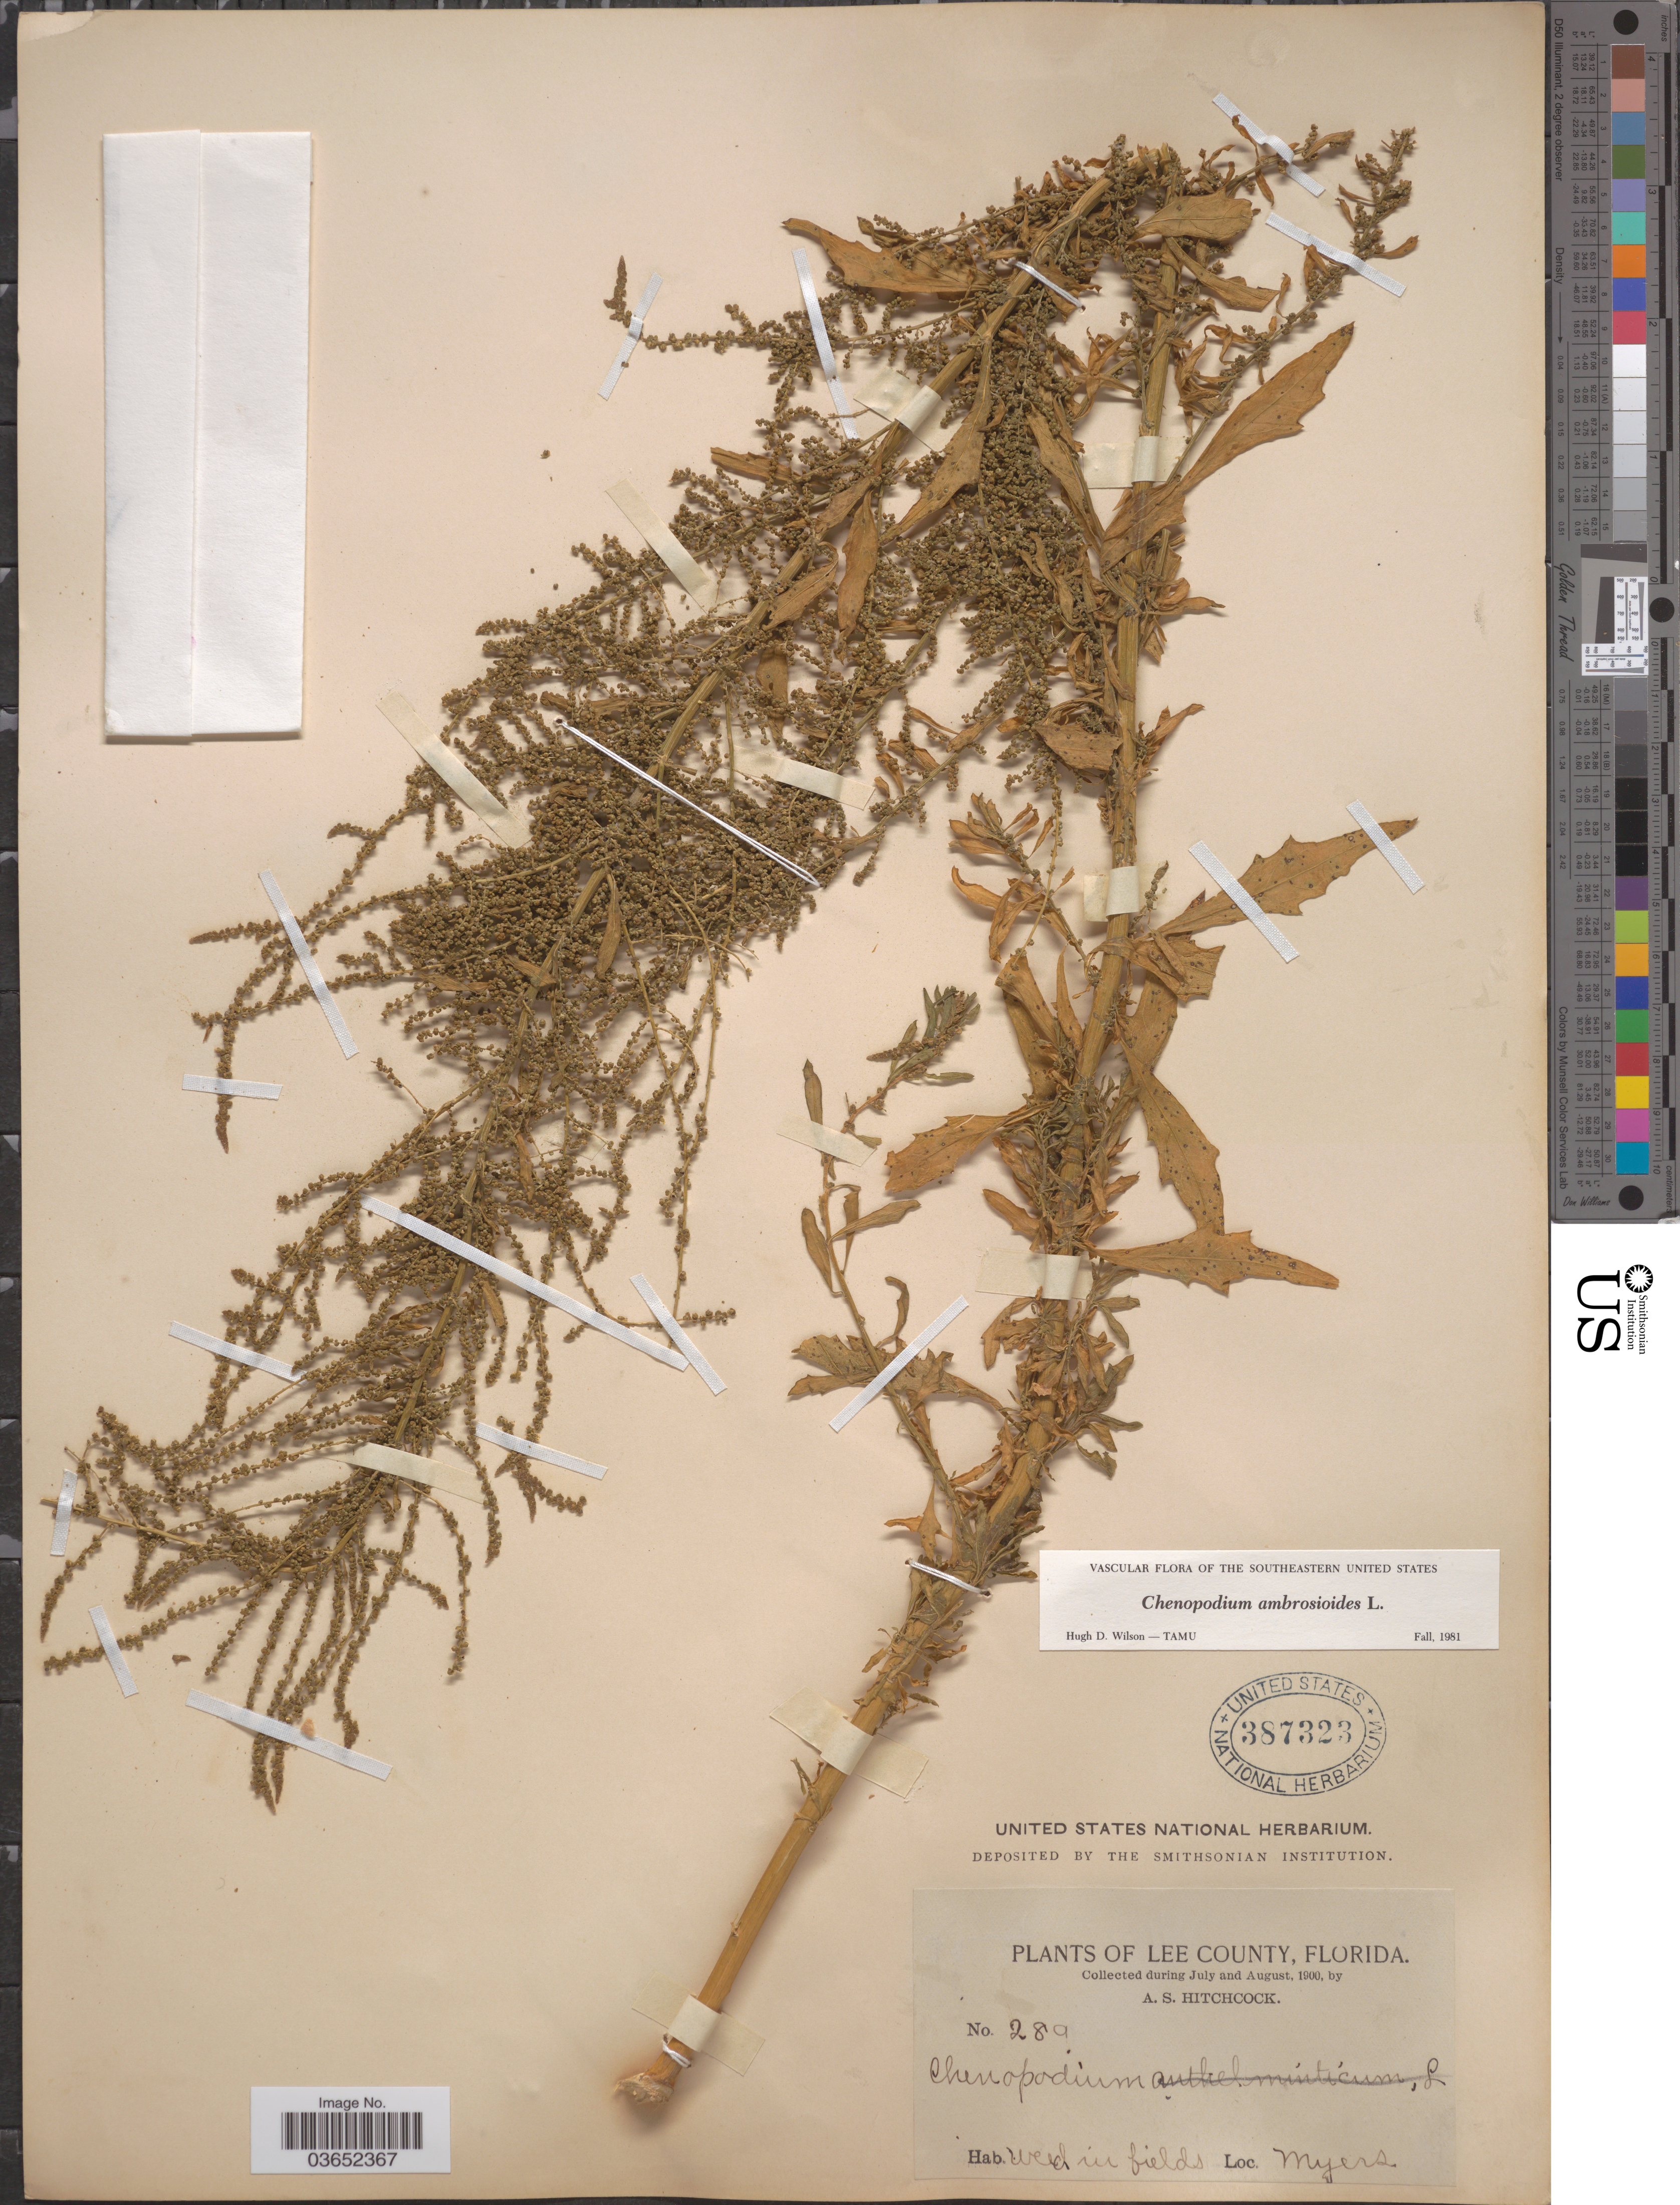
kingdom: Plantae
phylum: Tracheophyta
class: Magnoliopsida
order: Caryophyllales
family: Amaranthaceae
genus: Chenopodium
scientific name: Chenopodium ambrosioides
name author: L.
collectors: A. S. Hitchcock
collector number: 289*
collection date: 1900-07/1900-08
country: United States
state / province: Florida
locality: Lee County. Myers.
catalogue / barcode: US 387323